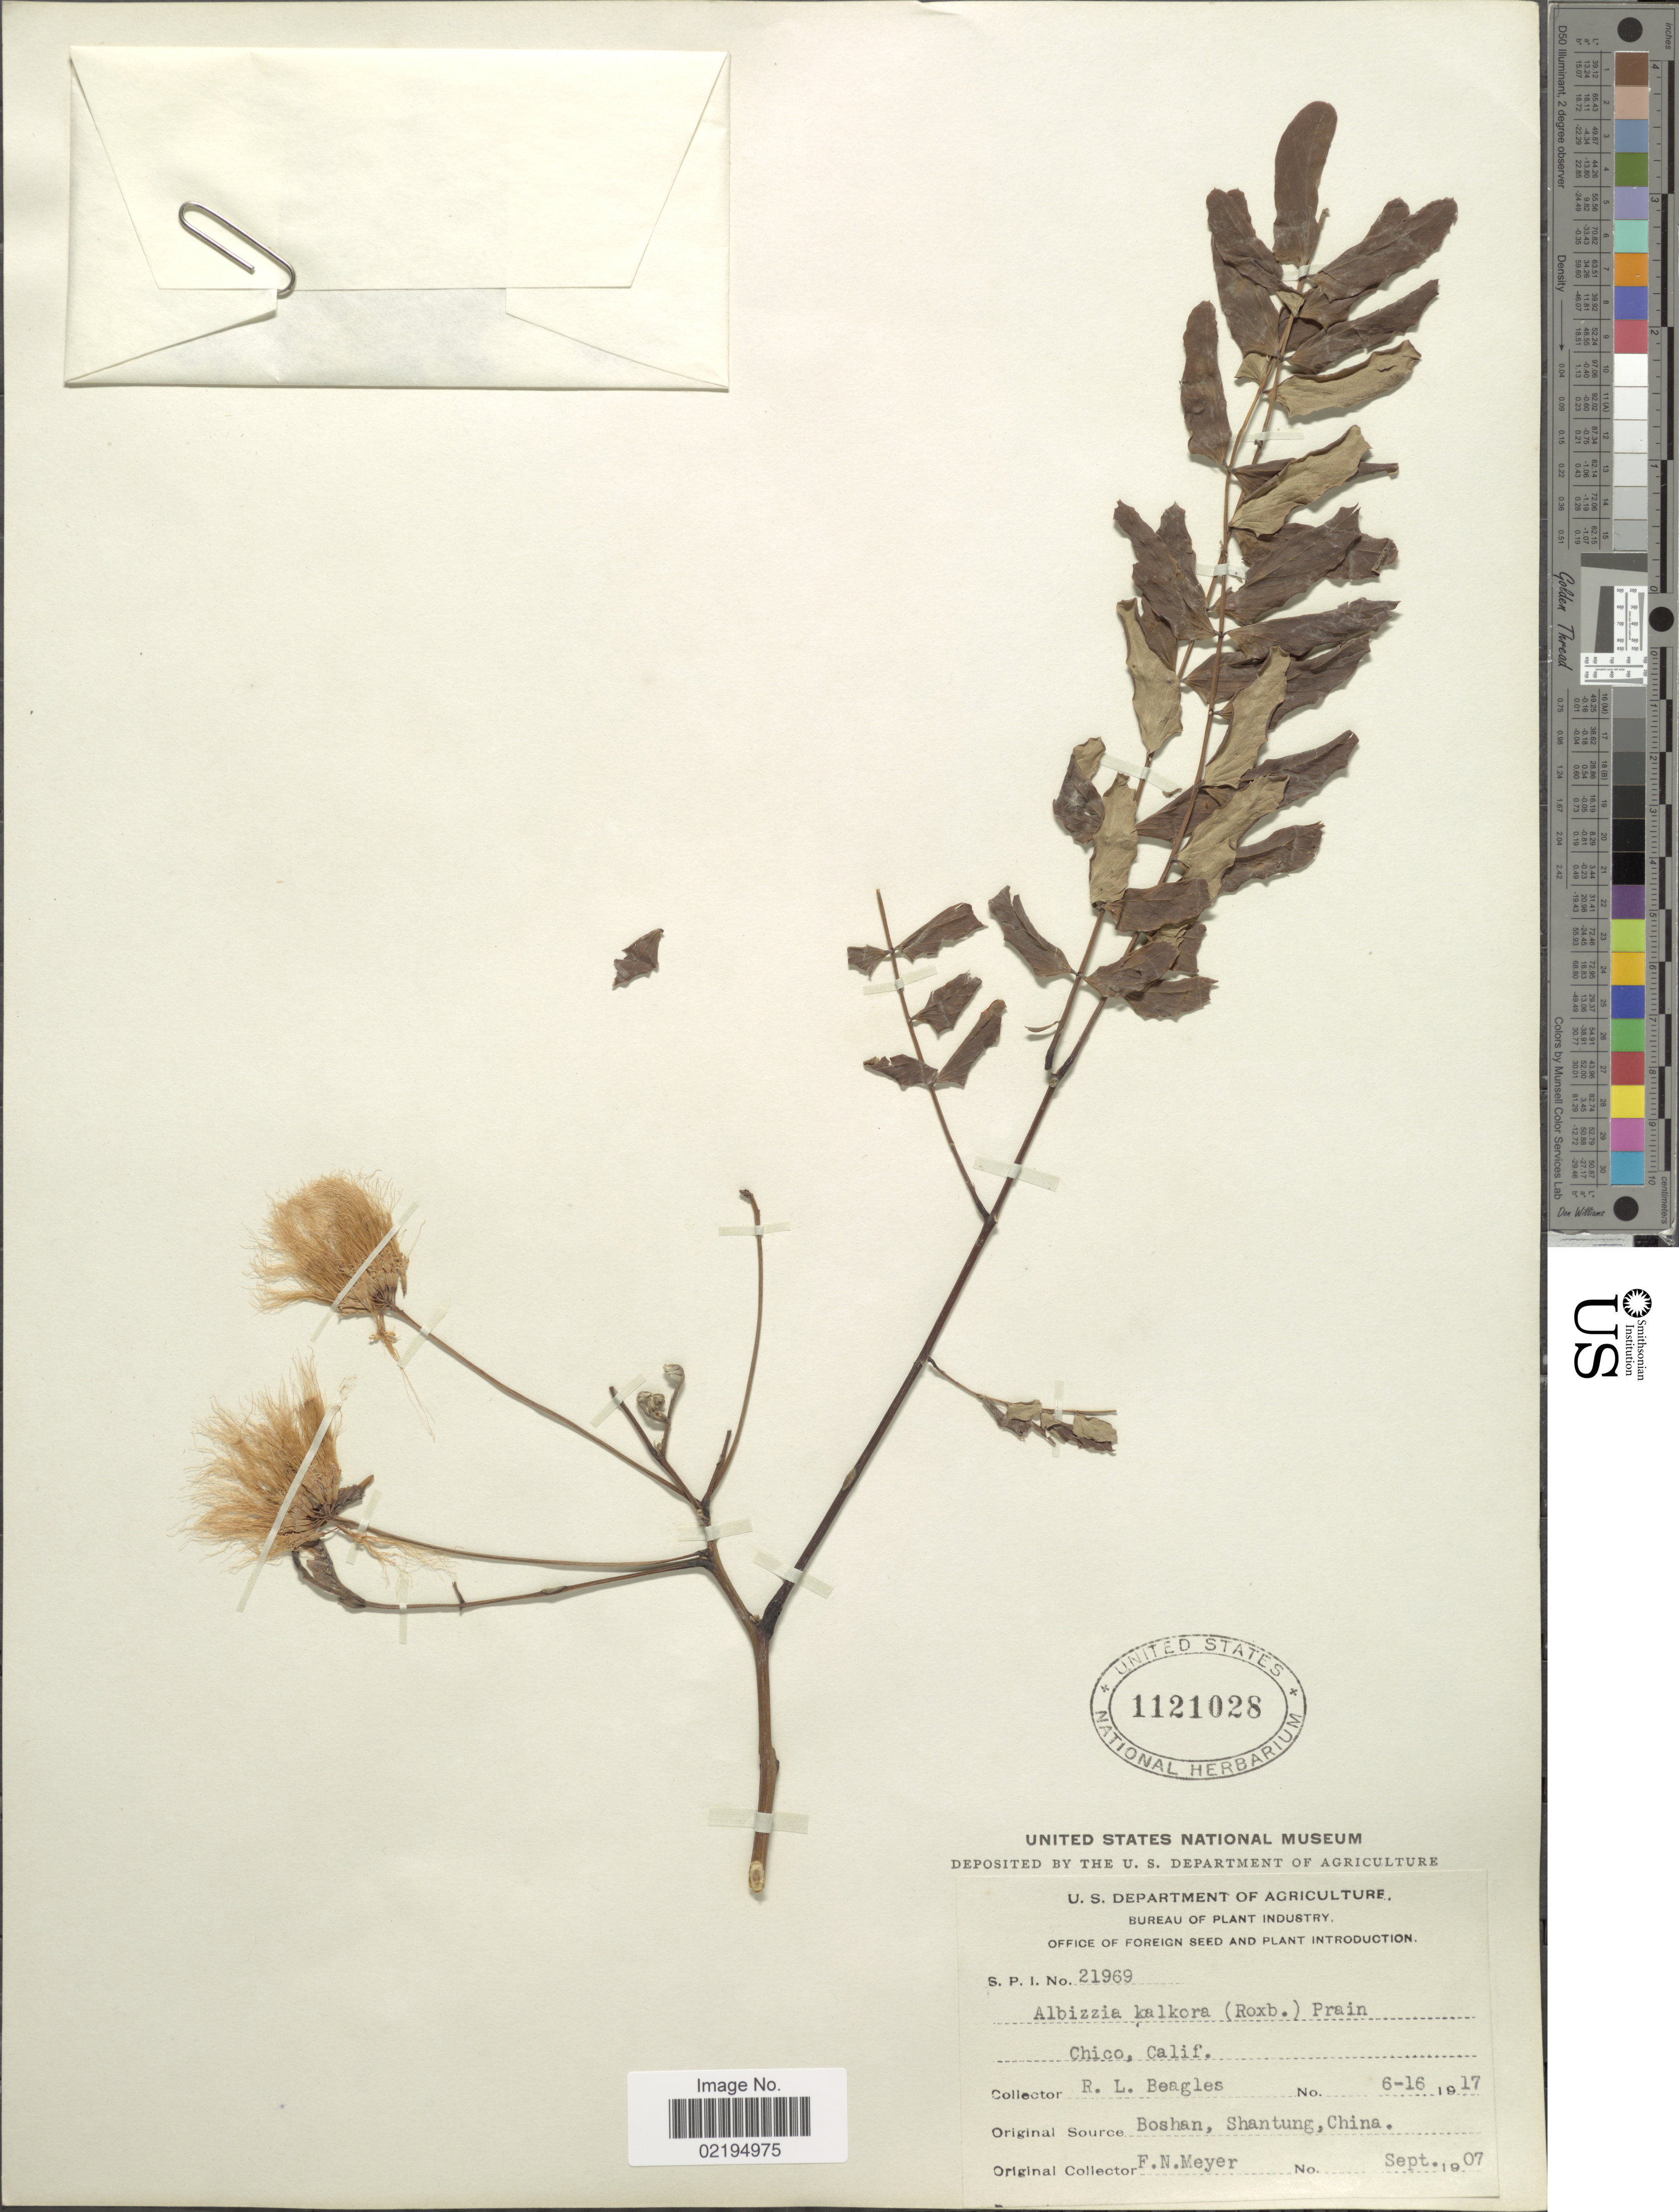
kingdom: Plantae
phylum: Tracheophyta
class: Magnoliopsida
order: Fabales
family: Fabaceae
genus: Albizia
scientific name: Albizia kalkora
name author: (Roxb.) Prain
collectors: R. Beagles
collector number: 21969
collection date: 1917-06-16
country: United States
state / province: California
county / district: Butte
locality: Chico, Calif.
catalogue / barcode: US 1121028